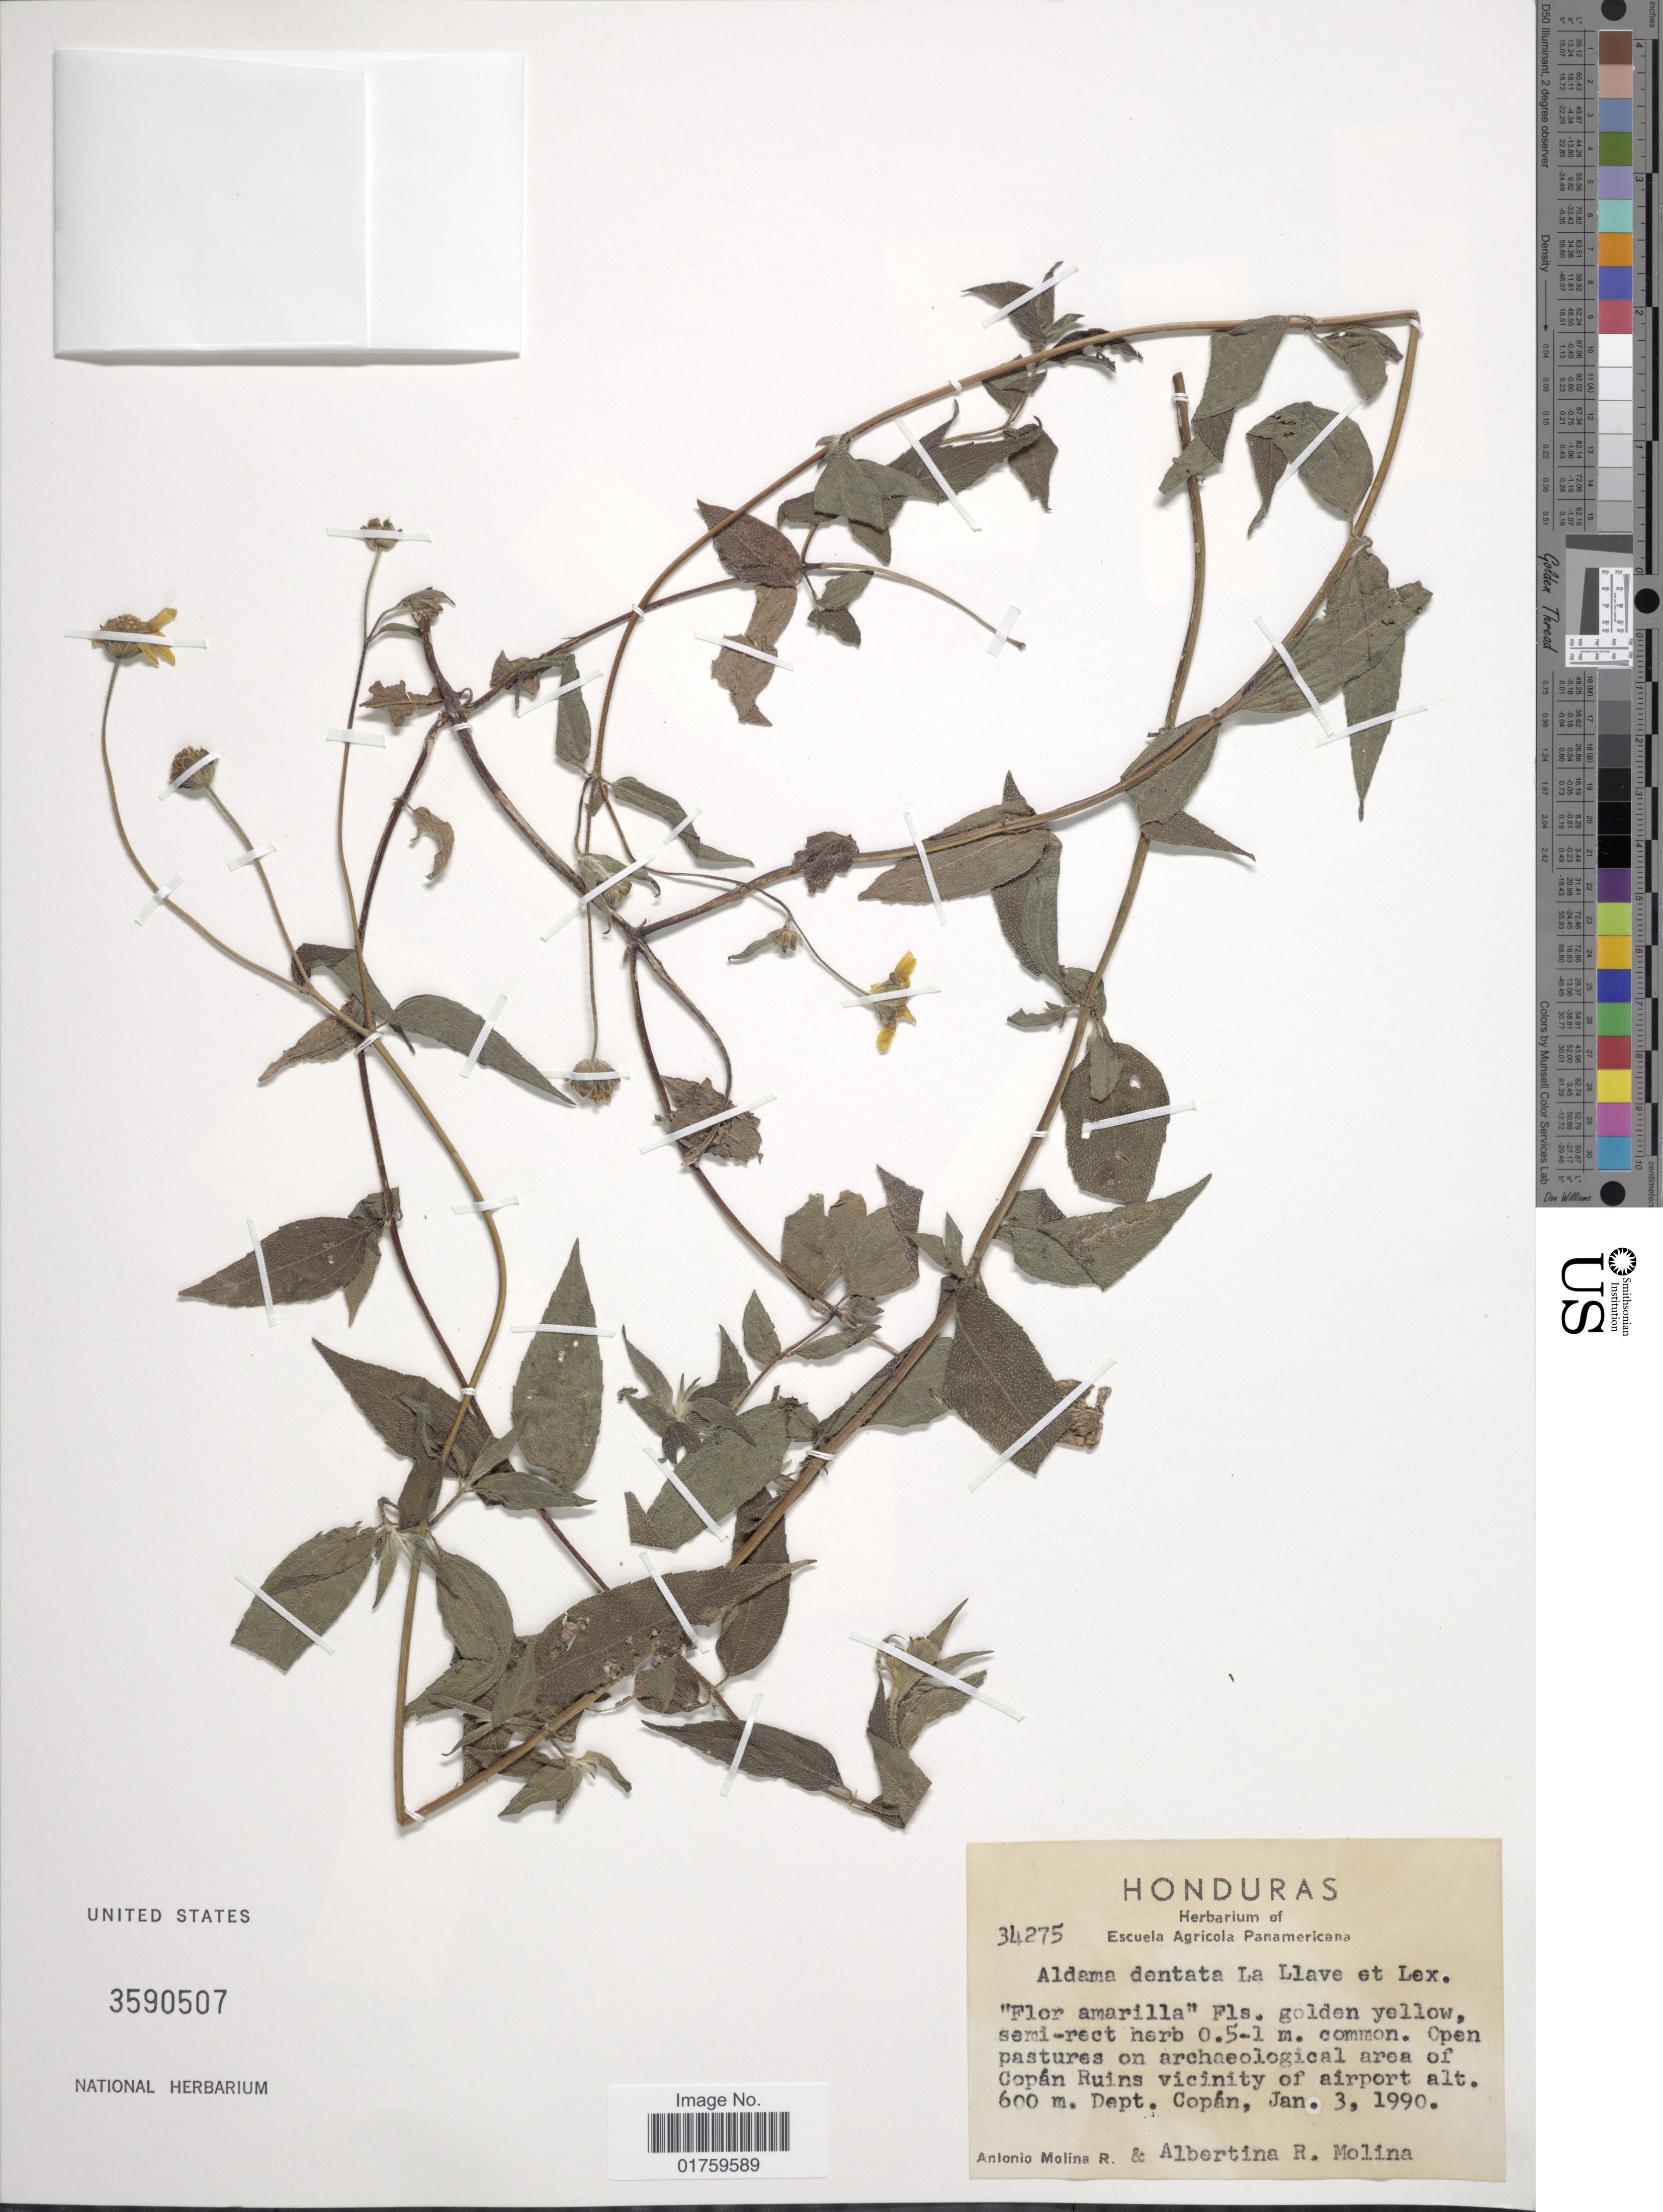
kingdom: Plantae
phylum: Tracheophyta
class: Magnoliopsida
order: Asterales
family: Asteraceae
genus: Aldama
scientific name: Aldama dentata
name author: La Llave ex La Llave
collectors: A. Molina R. & A. R. Molina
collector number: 34275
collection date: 1990-01-03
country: Honduras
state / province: Copán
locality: On archaeological area of Copan Ruins vicinity of airport.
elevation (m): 600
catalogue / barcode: US 3590507